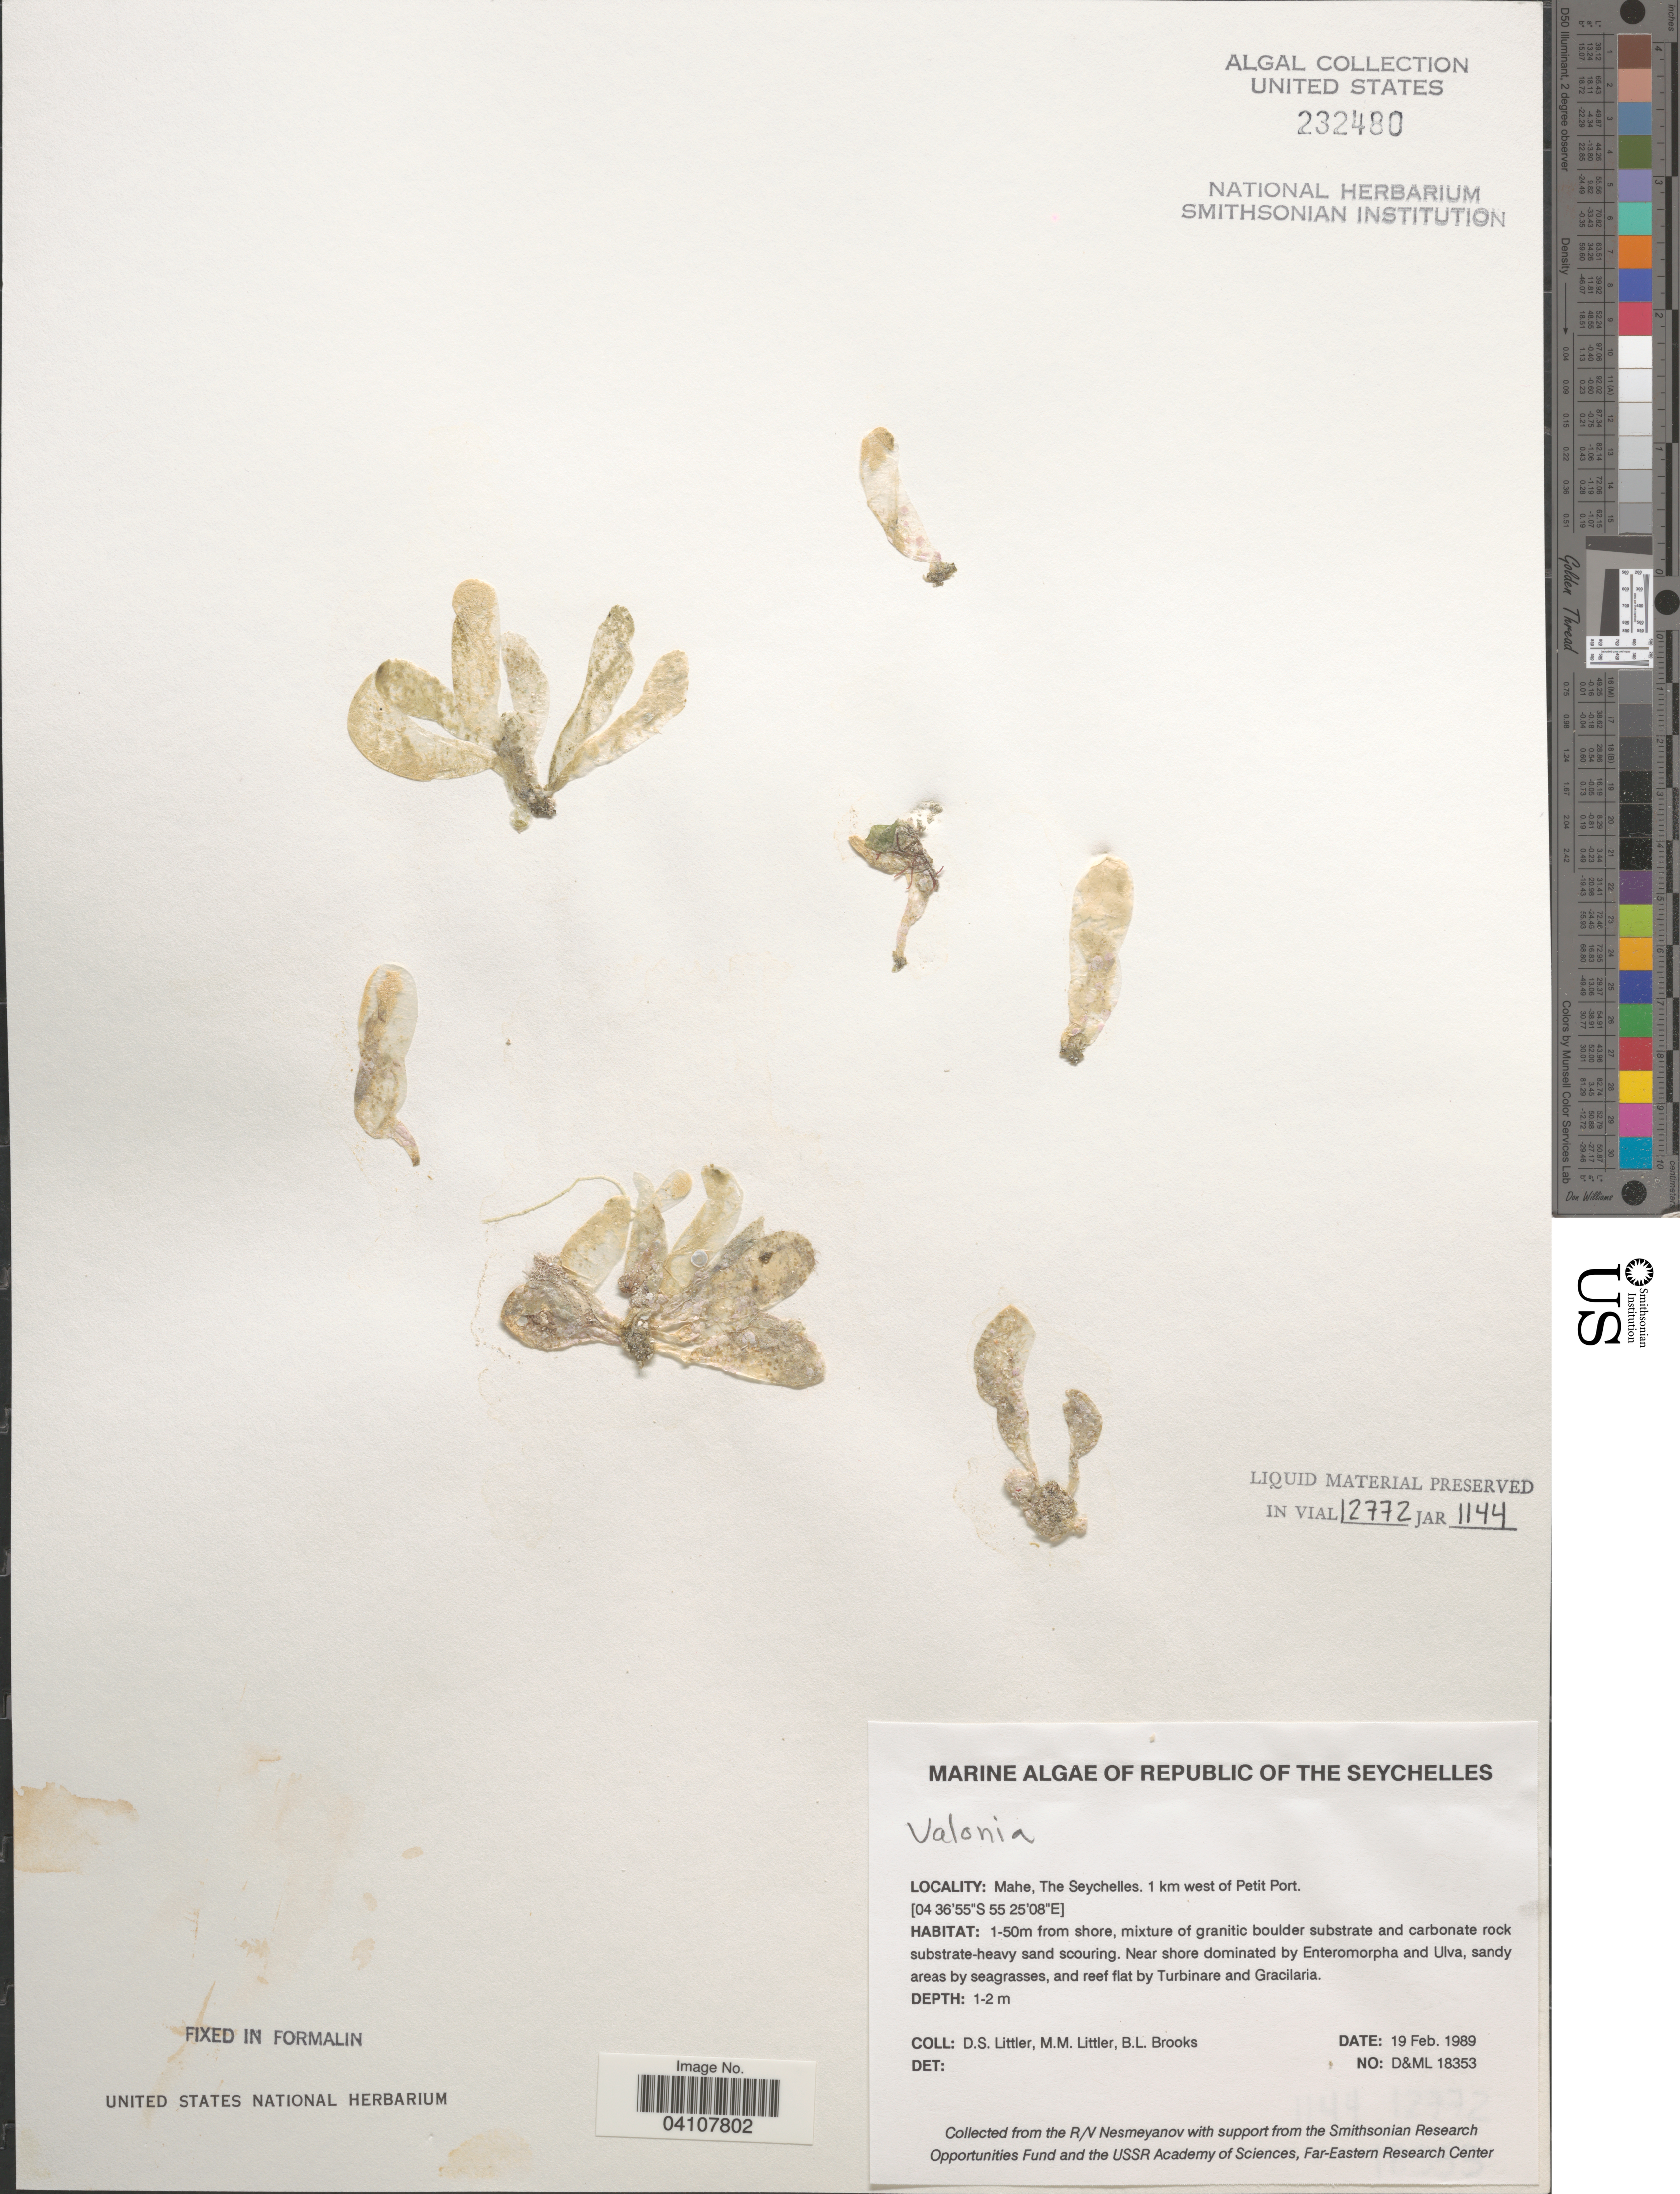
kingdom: Plantae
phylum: Chlorophyta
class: Ulvophyceae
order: Siphonocladales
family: Valoniaceae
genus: Valonia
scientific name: Valonia sp.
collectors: D. S. Littler & B. Brooks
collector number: D&ML18353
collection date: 1989-02-19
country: Seychelles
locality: Republic of the Seychelles. Mahe. 1 km west of Petit Port. 1-50m from shore.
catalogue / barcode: US 232480